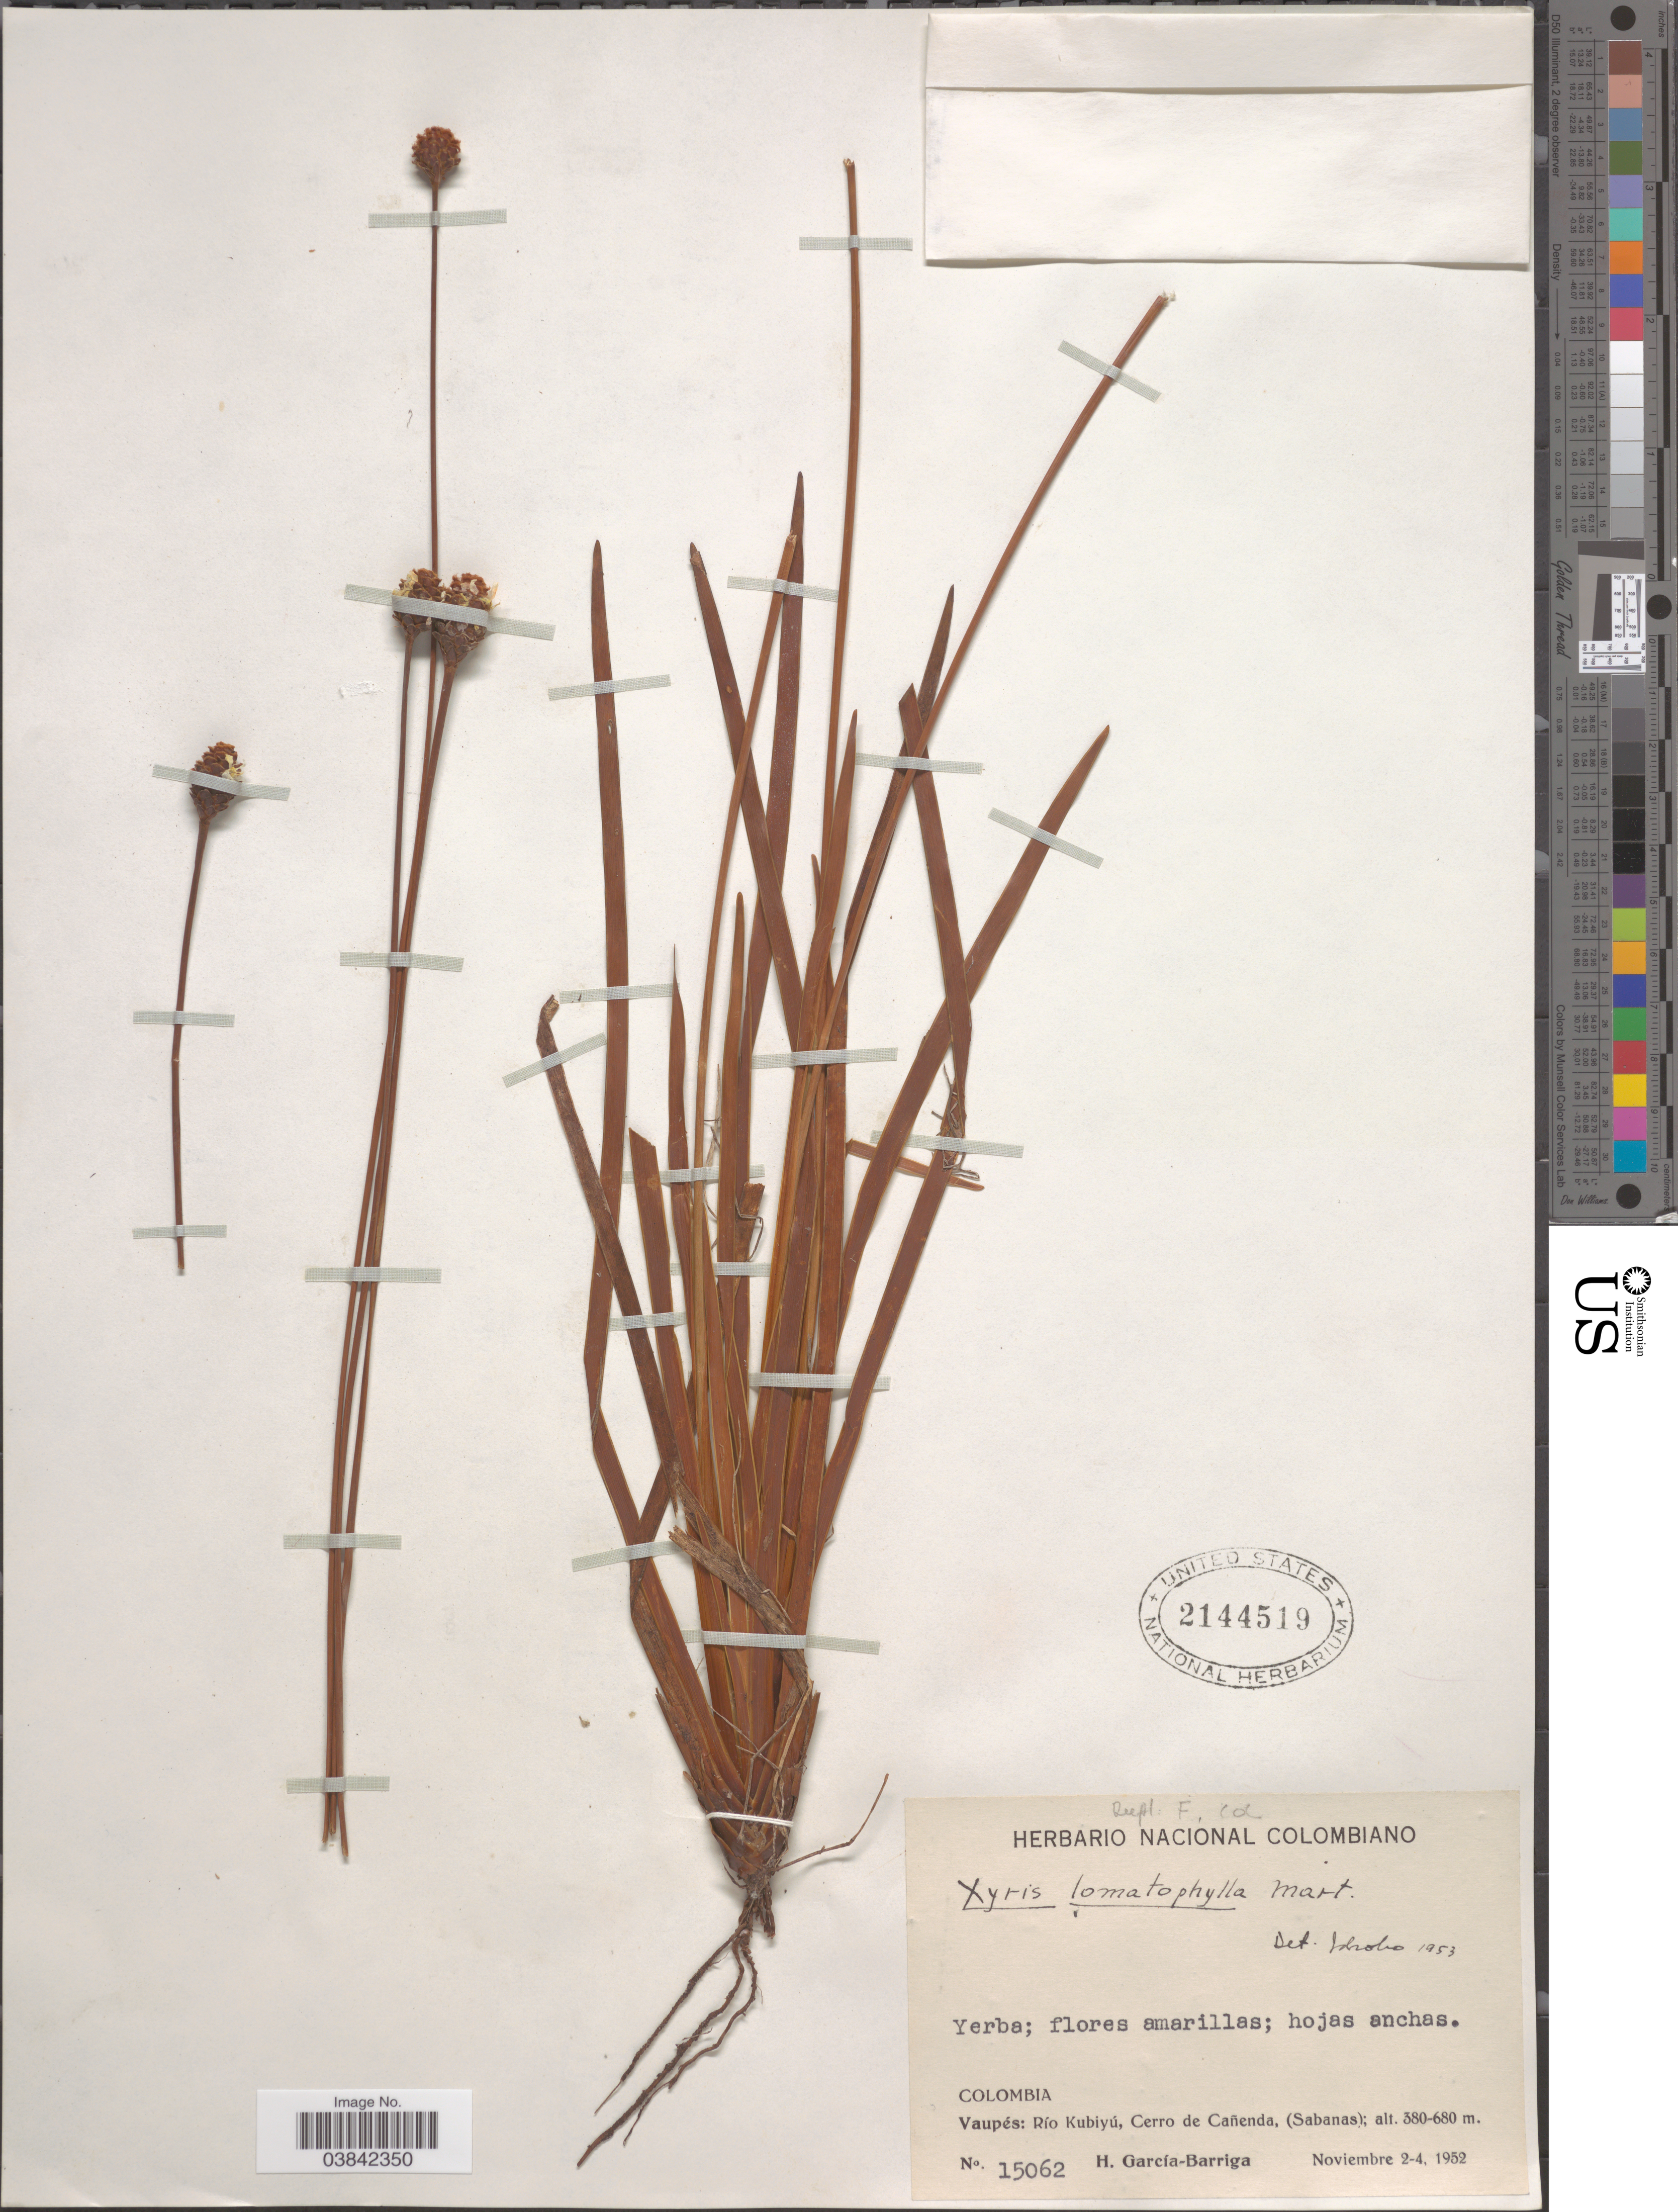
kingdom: Plantae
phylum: Tracheophyta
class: Liliopsida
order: Poales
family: Xyridaceae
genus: Xyris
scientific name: Xyris lomatophylla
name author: Mart.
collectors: H. García Barriga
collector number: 15062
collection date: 1952-11-02/1952-11-04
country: Colombia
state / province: Vaupés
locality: Río Kubiyú, Cerro de Cañenda, (Sabanas).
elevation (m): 380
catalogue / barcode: US 2144519